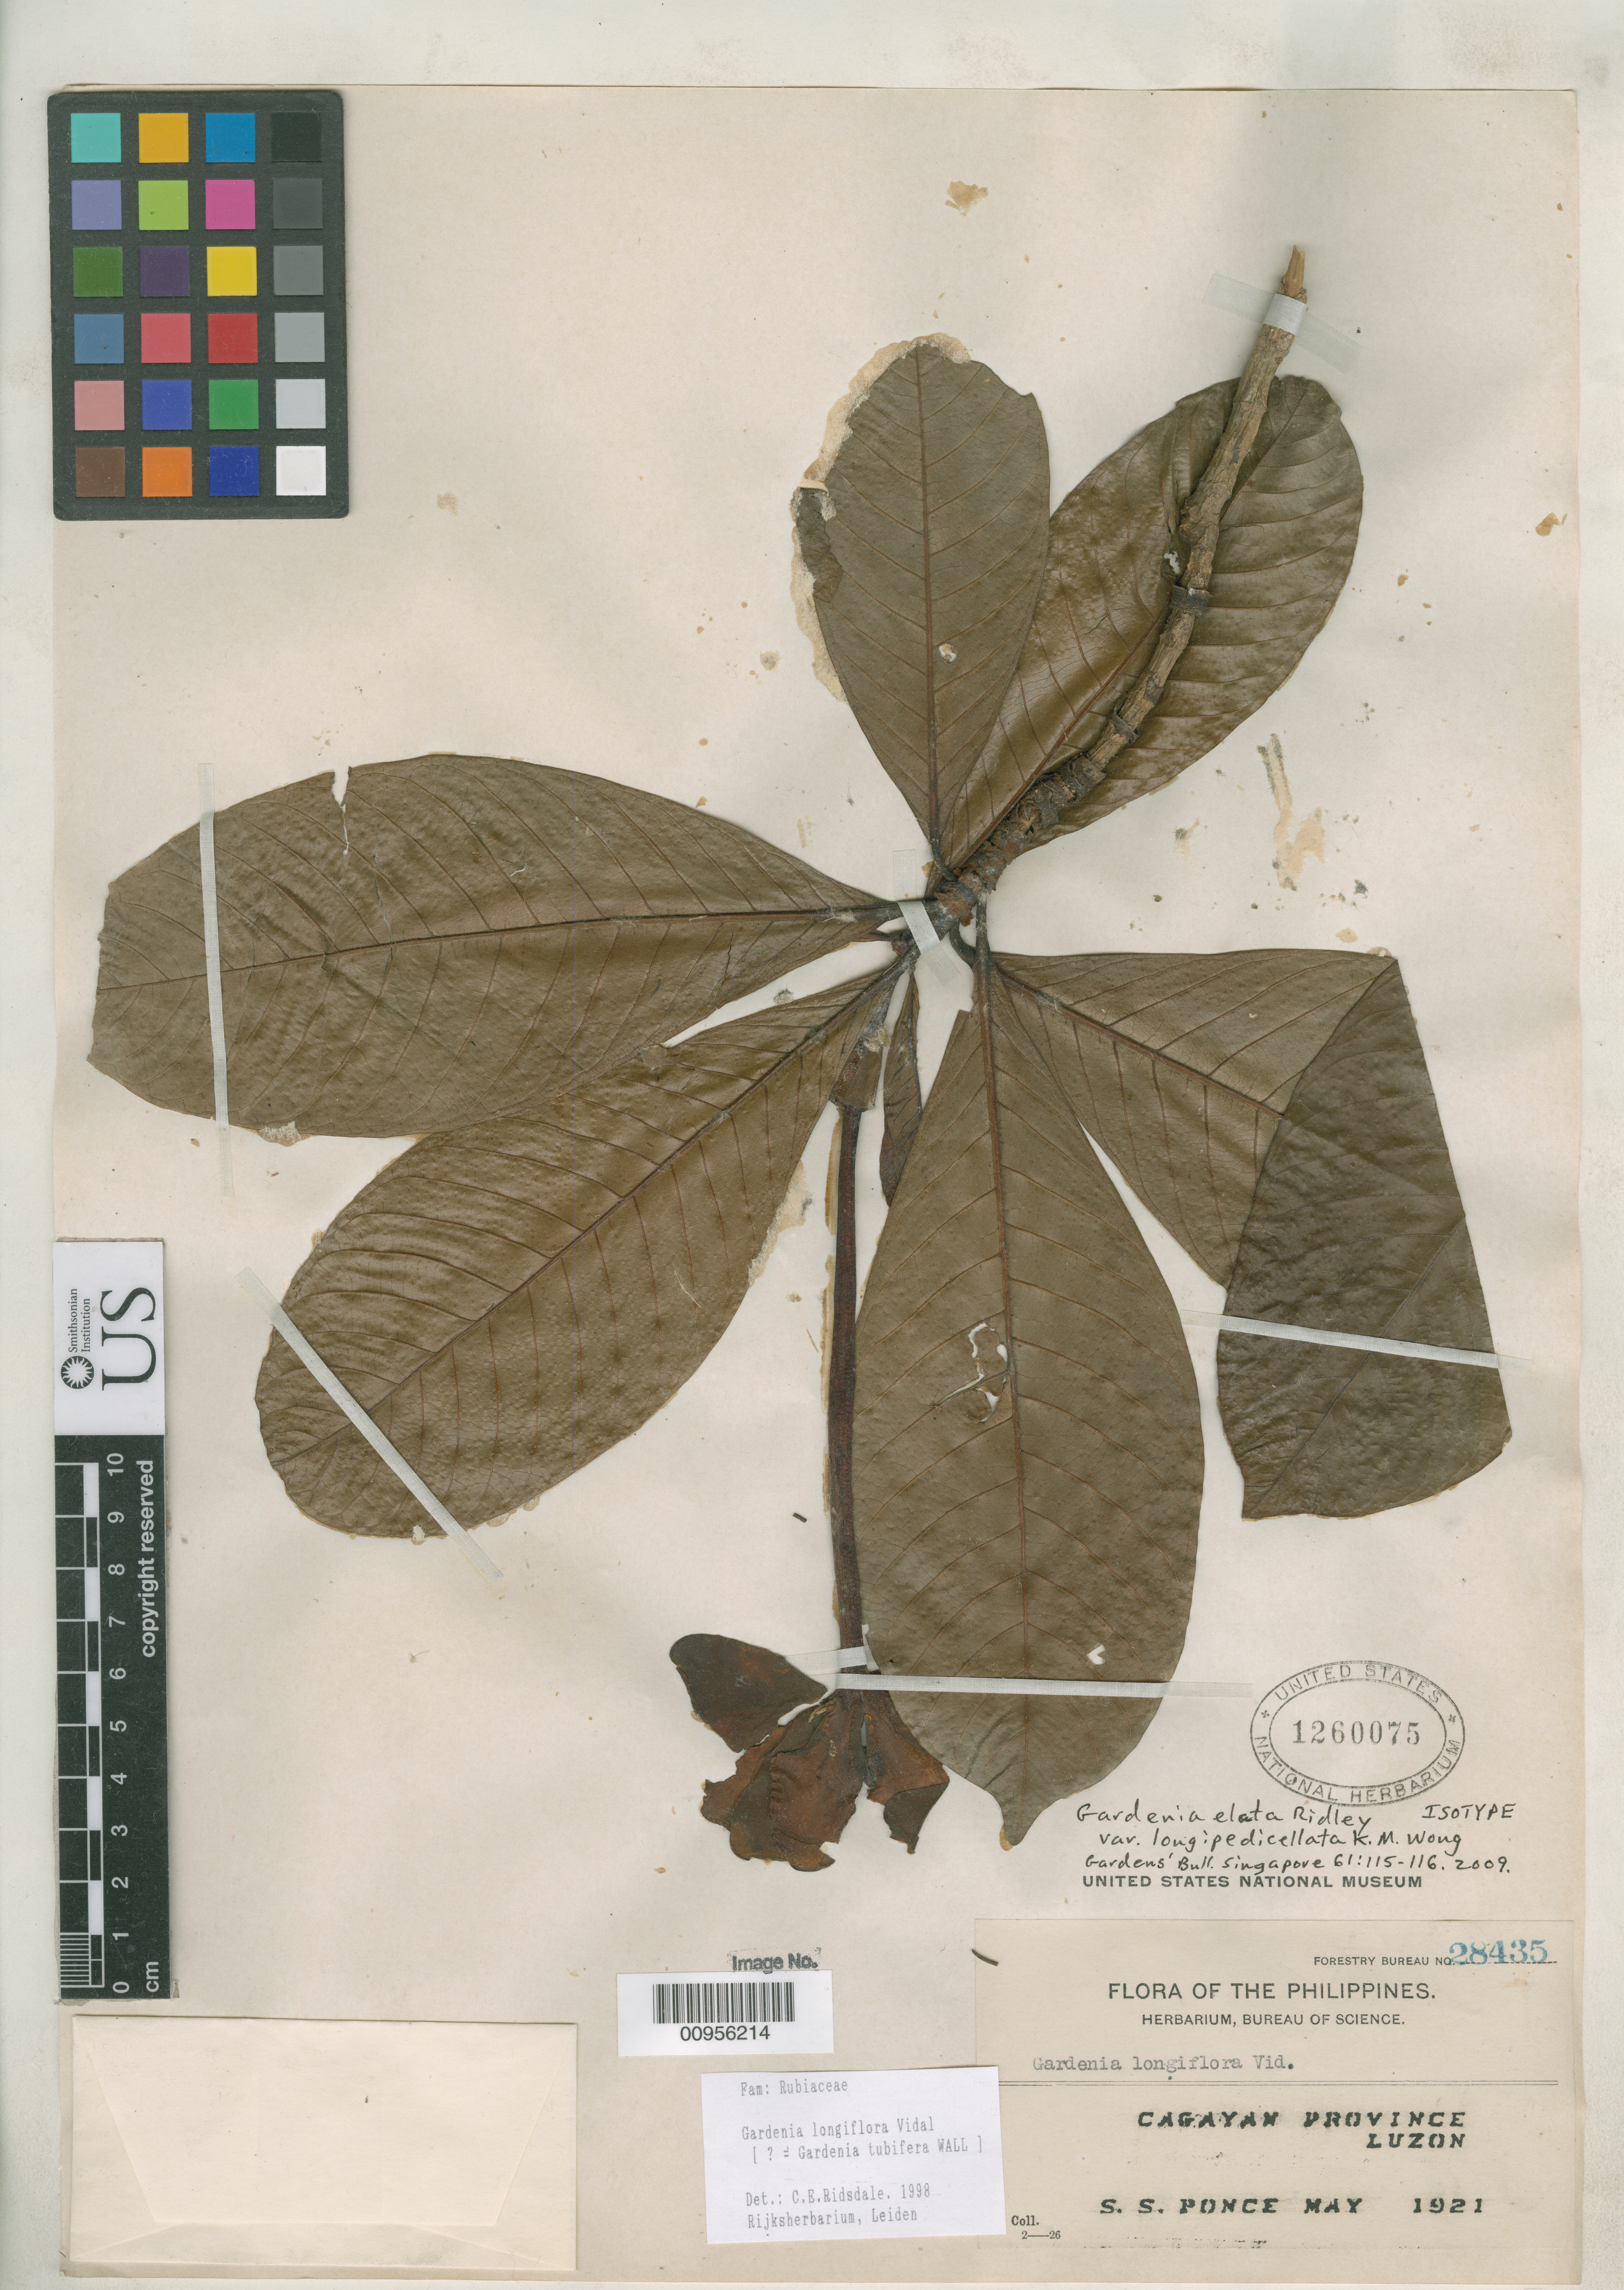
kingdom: Plantae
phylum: Tracheophyta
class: Magnoliopsida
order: Gentianales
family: Rubiaceae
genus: Gardenia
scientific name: Gardenia elata var. longipedicellata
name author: K.M. Wong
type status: Isotype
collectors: S. Ponce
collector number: For. Bur. 28435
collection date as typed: May 1921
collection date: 1921-05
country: Philippines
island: Luzon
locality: Cagayan Province, Luzon.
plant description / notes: Annotated by C.E. Ridsdale (1998) as Gardenia longiflora Vidal [?=Gardenia tubifera Wall.].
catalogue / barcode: US 1260075